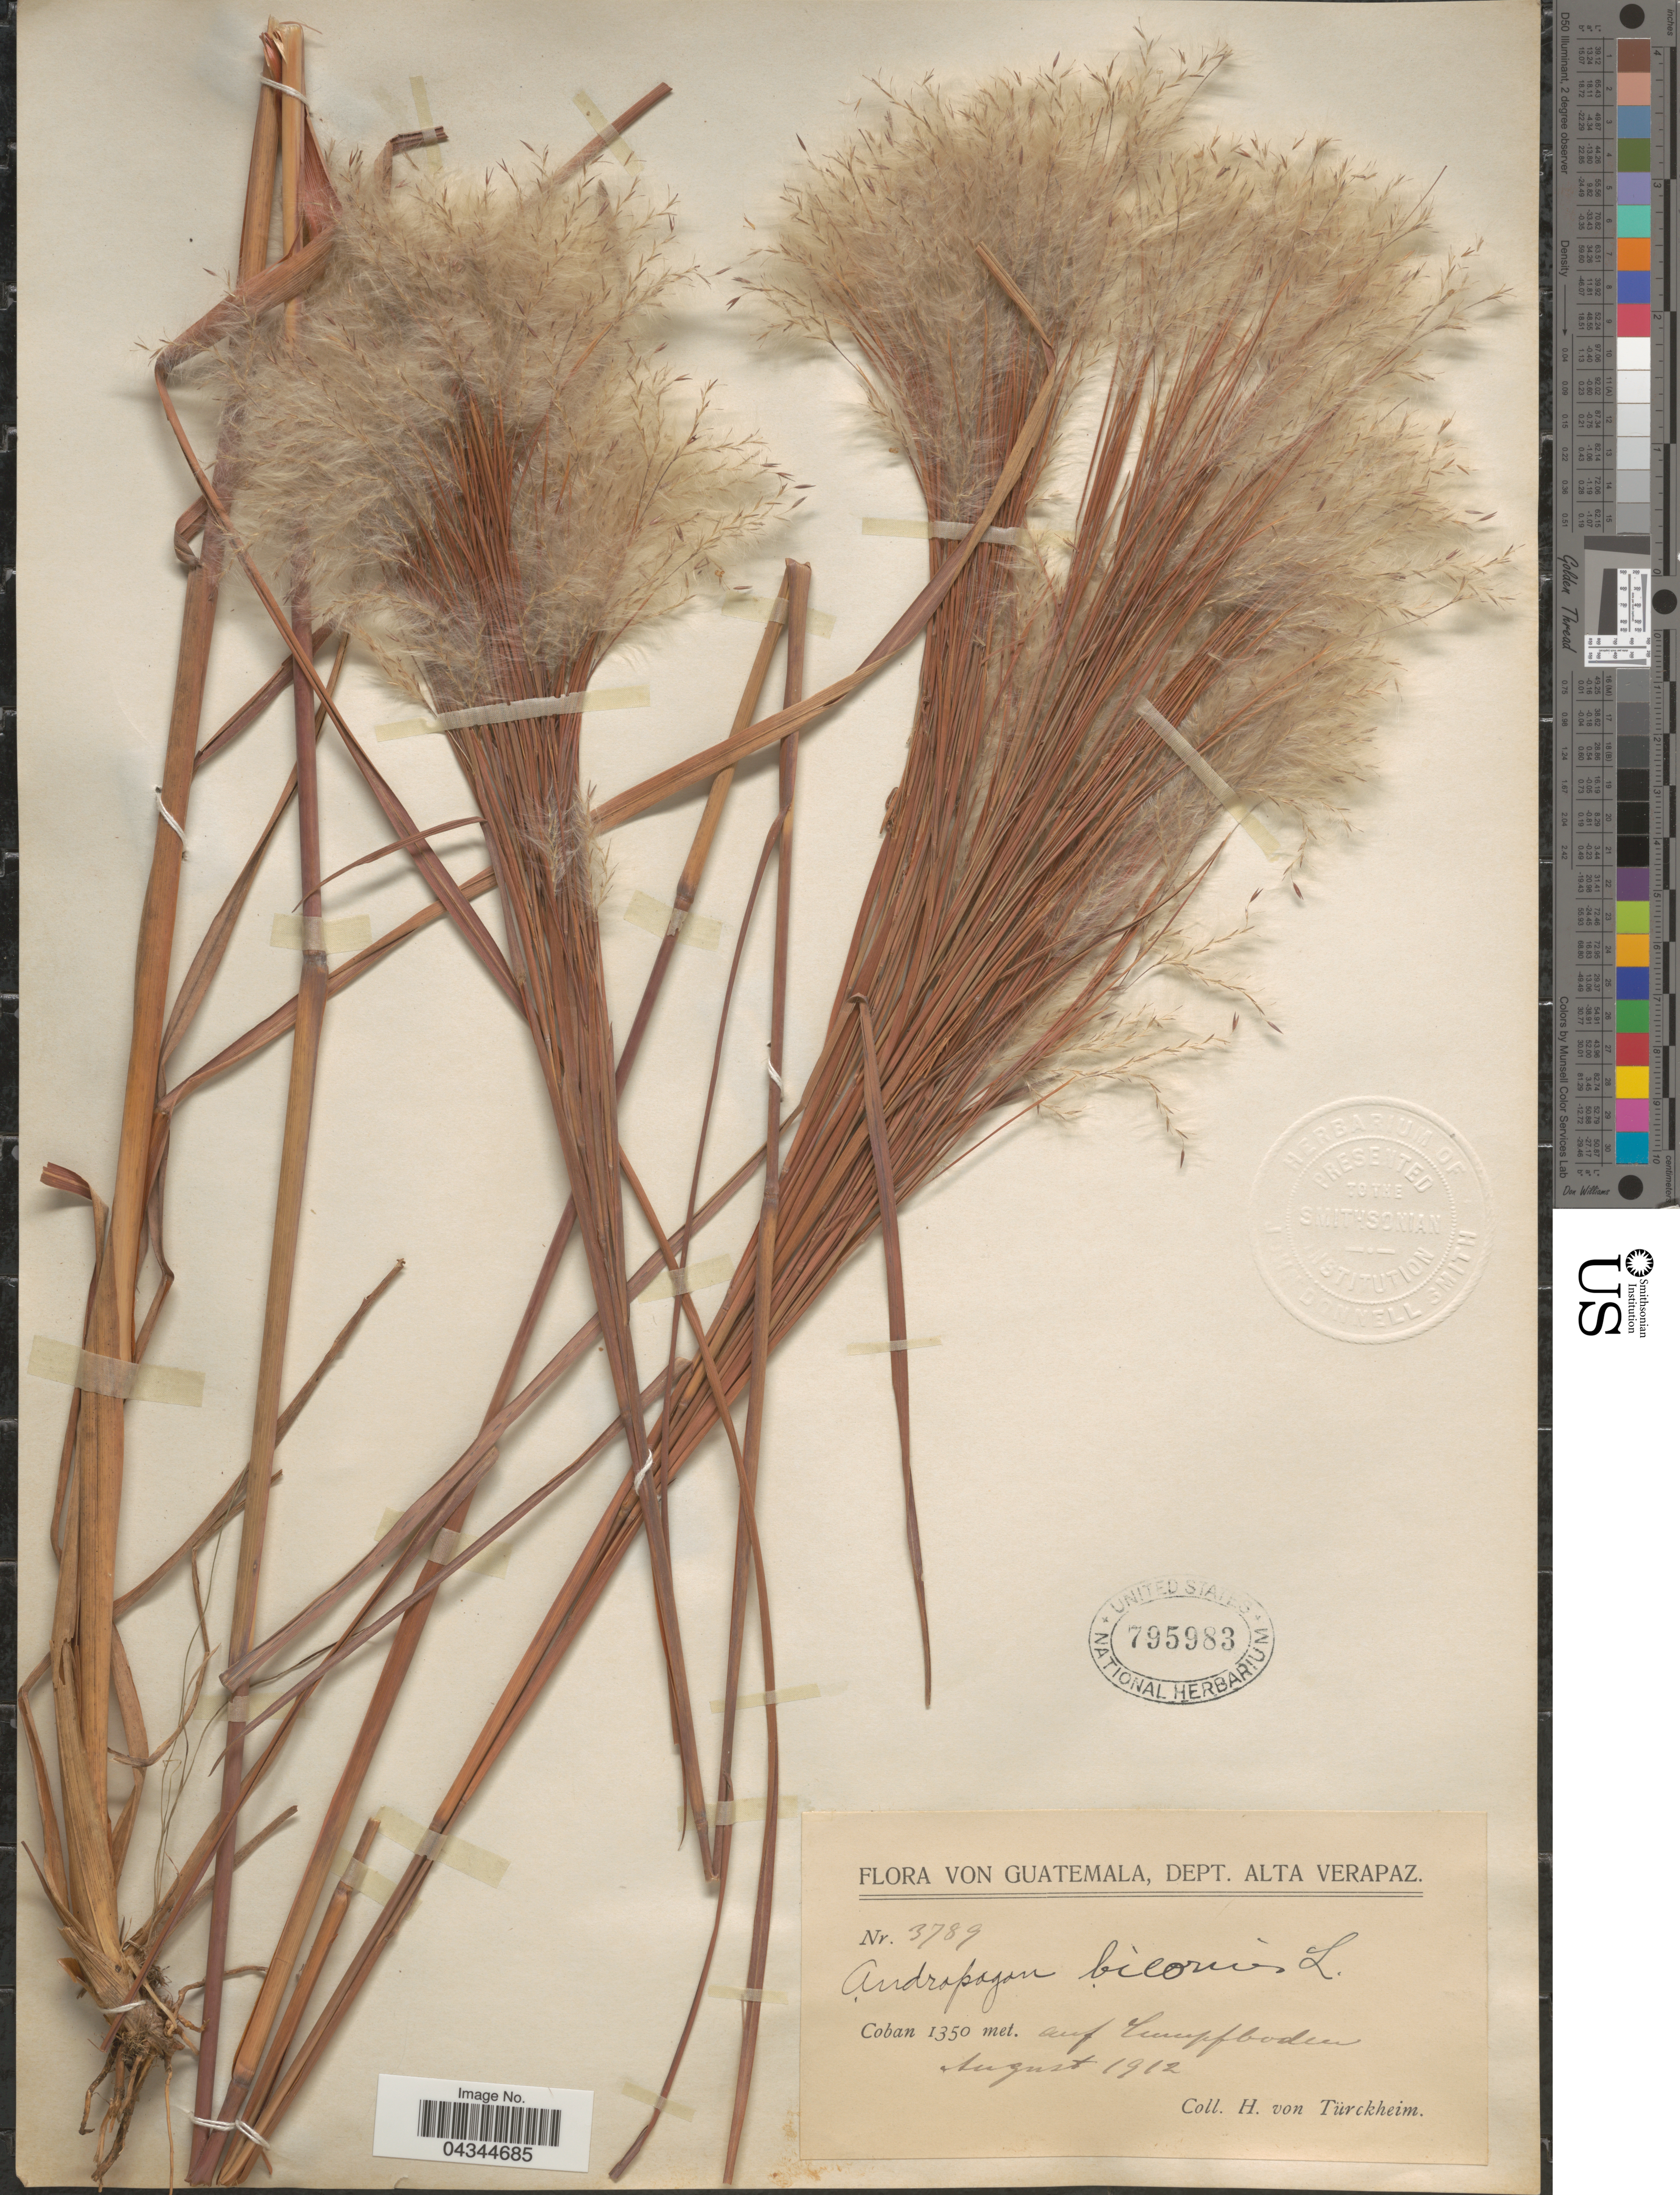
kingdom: Plantae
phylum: Tracheophyta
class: Liliopsida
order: Poales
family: Poaceae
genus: Andropogon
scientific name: Andropogon bicornis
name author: L.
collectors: H. von Türckheim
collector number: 3789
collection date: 1912-08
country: Guatemala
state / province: Alta Verapaz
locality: Dept. Alta Verapaz. Coban. Auf Sumpfboden.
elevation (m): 1350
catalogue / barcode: US 795983